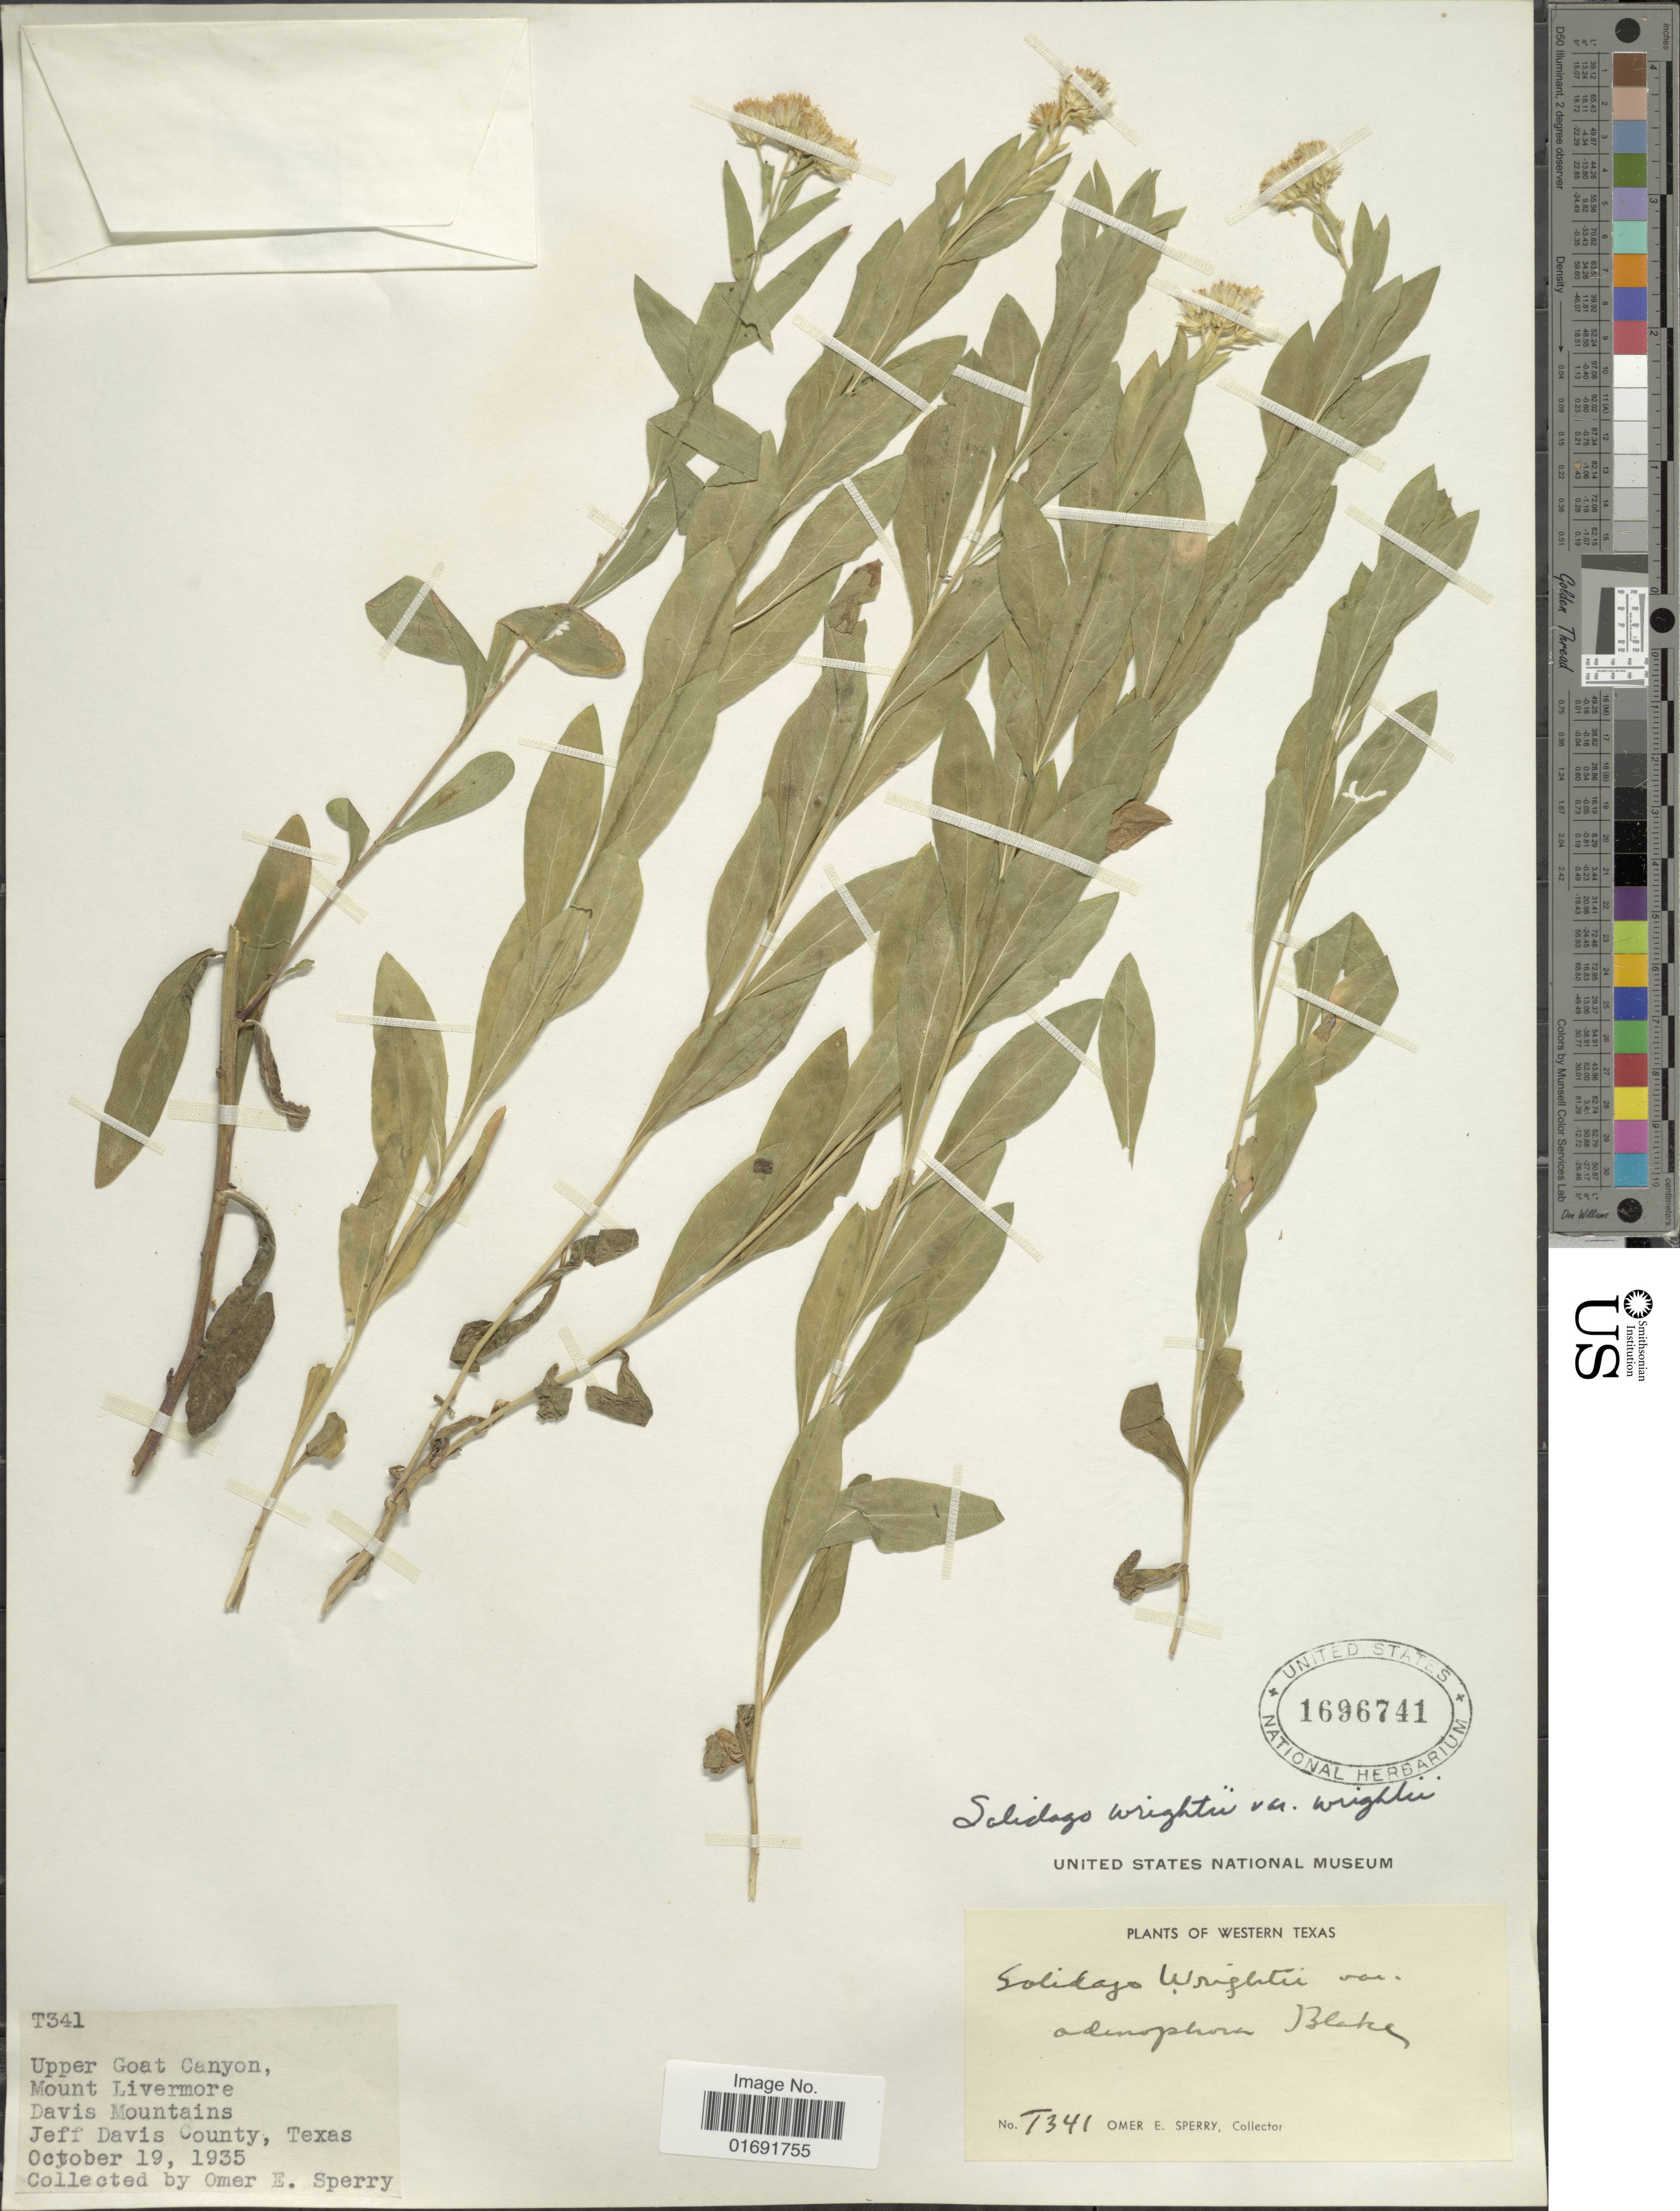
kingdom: Plantae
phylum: Tracheophyta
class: Magnoliopsida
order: Asterales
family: Asteraceae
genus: Solidago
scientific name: Solidago wrightii var. wrightii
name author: A. Gray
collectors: O. E. Sperry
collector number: T341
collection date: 1935-10-19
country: United States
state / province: Texas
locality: Western Texas, Upper Goat Canyon, Mount Livermore, Davis Mountains, Jeff Davis County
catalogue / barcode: US 1696741